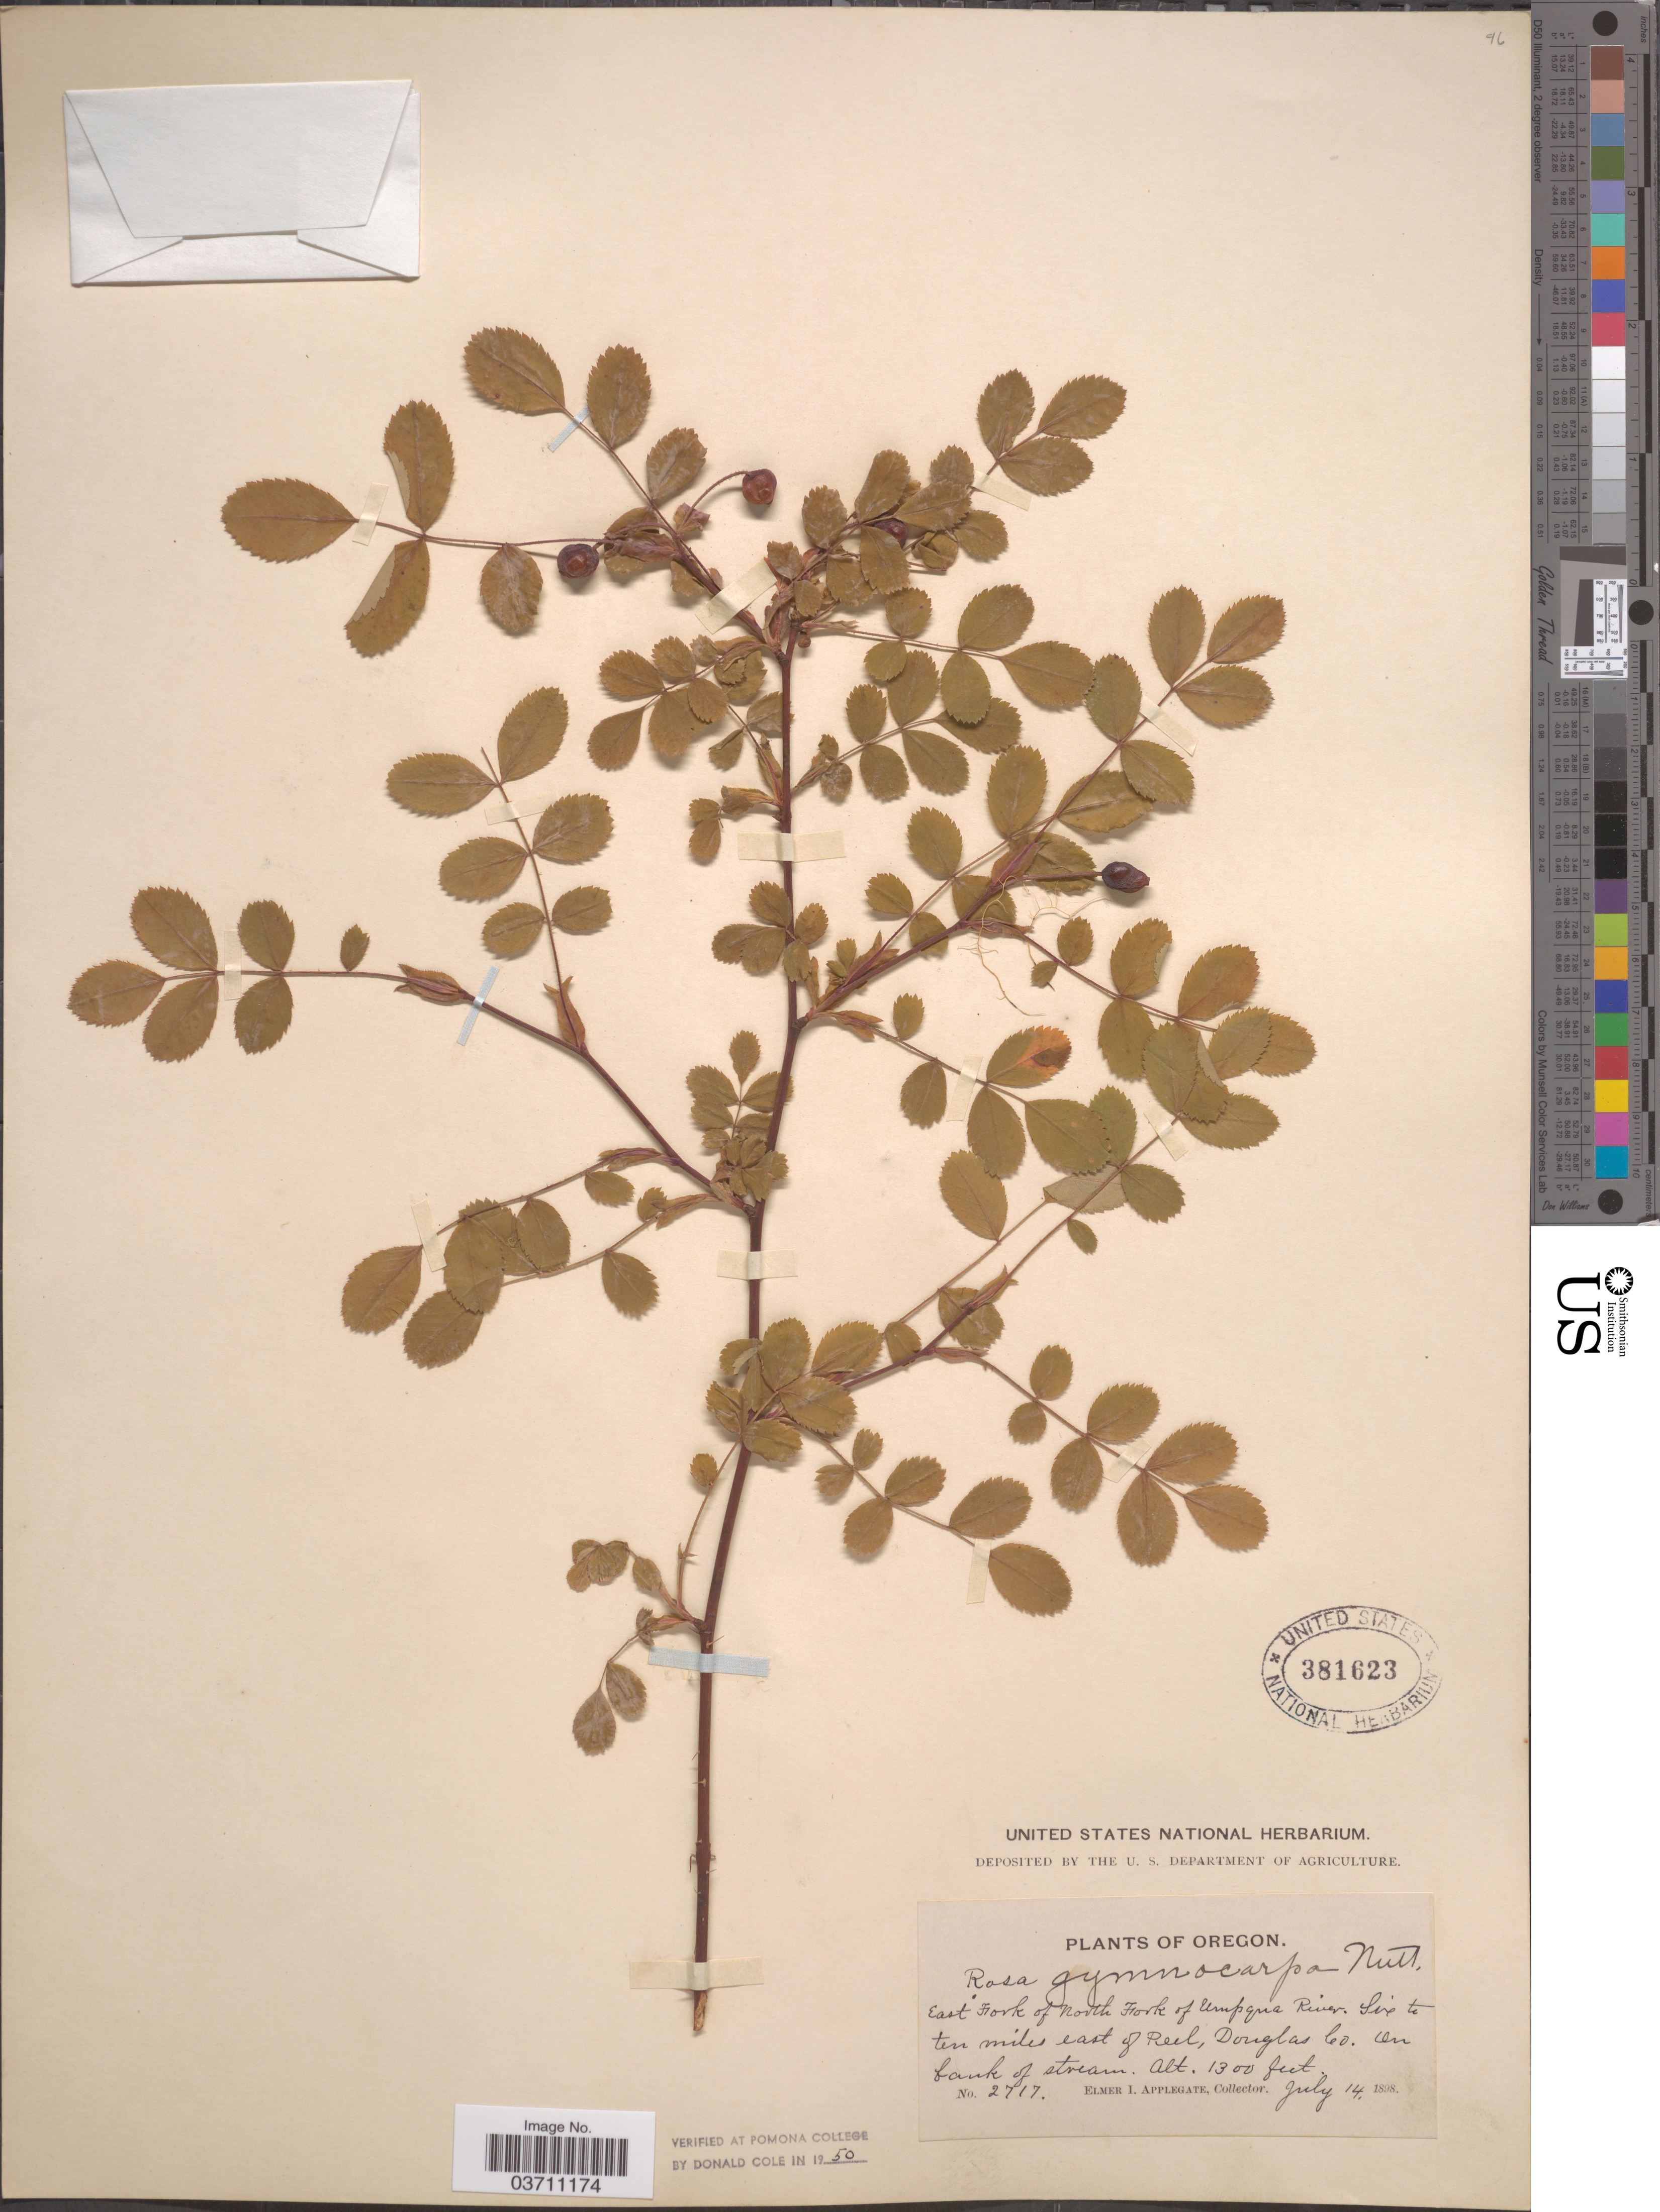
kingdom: Plantae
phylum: Tracheophyta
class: Magnoliopsida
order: Rosales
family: Rosaceae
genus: Rosa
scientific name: Rosa gymnocarpa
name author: Nutt.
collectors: E. I. Applegate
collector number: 2717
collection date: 1898-07-14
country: United States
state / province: Oregon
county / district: Douglas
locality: East Fork of North Fork of Umpqua River. Six to ten miles east of Reel, Douglas Co. On bank of stream.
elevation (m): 396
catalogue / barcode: US 381623